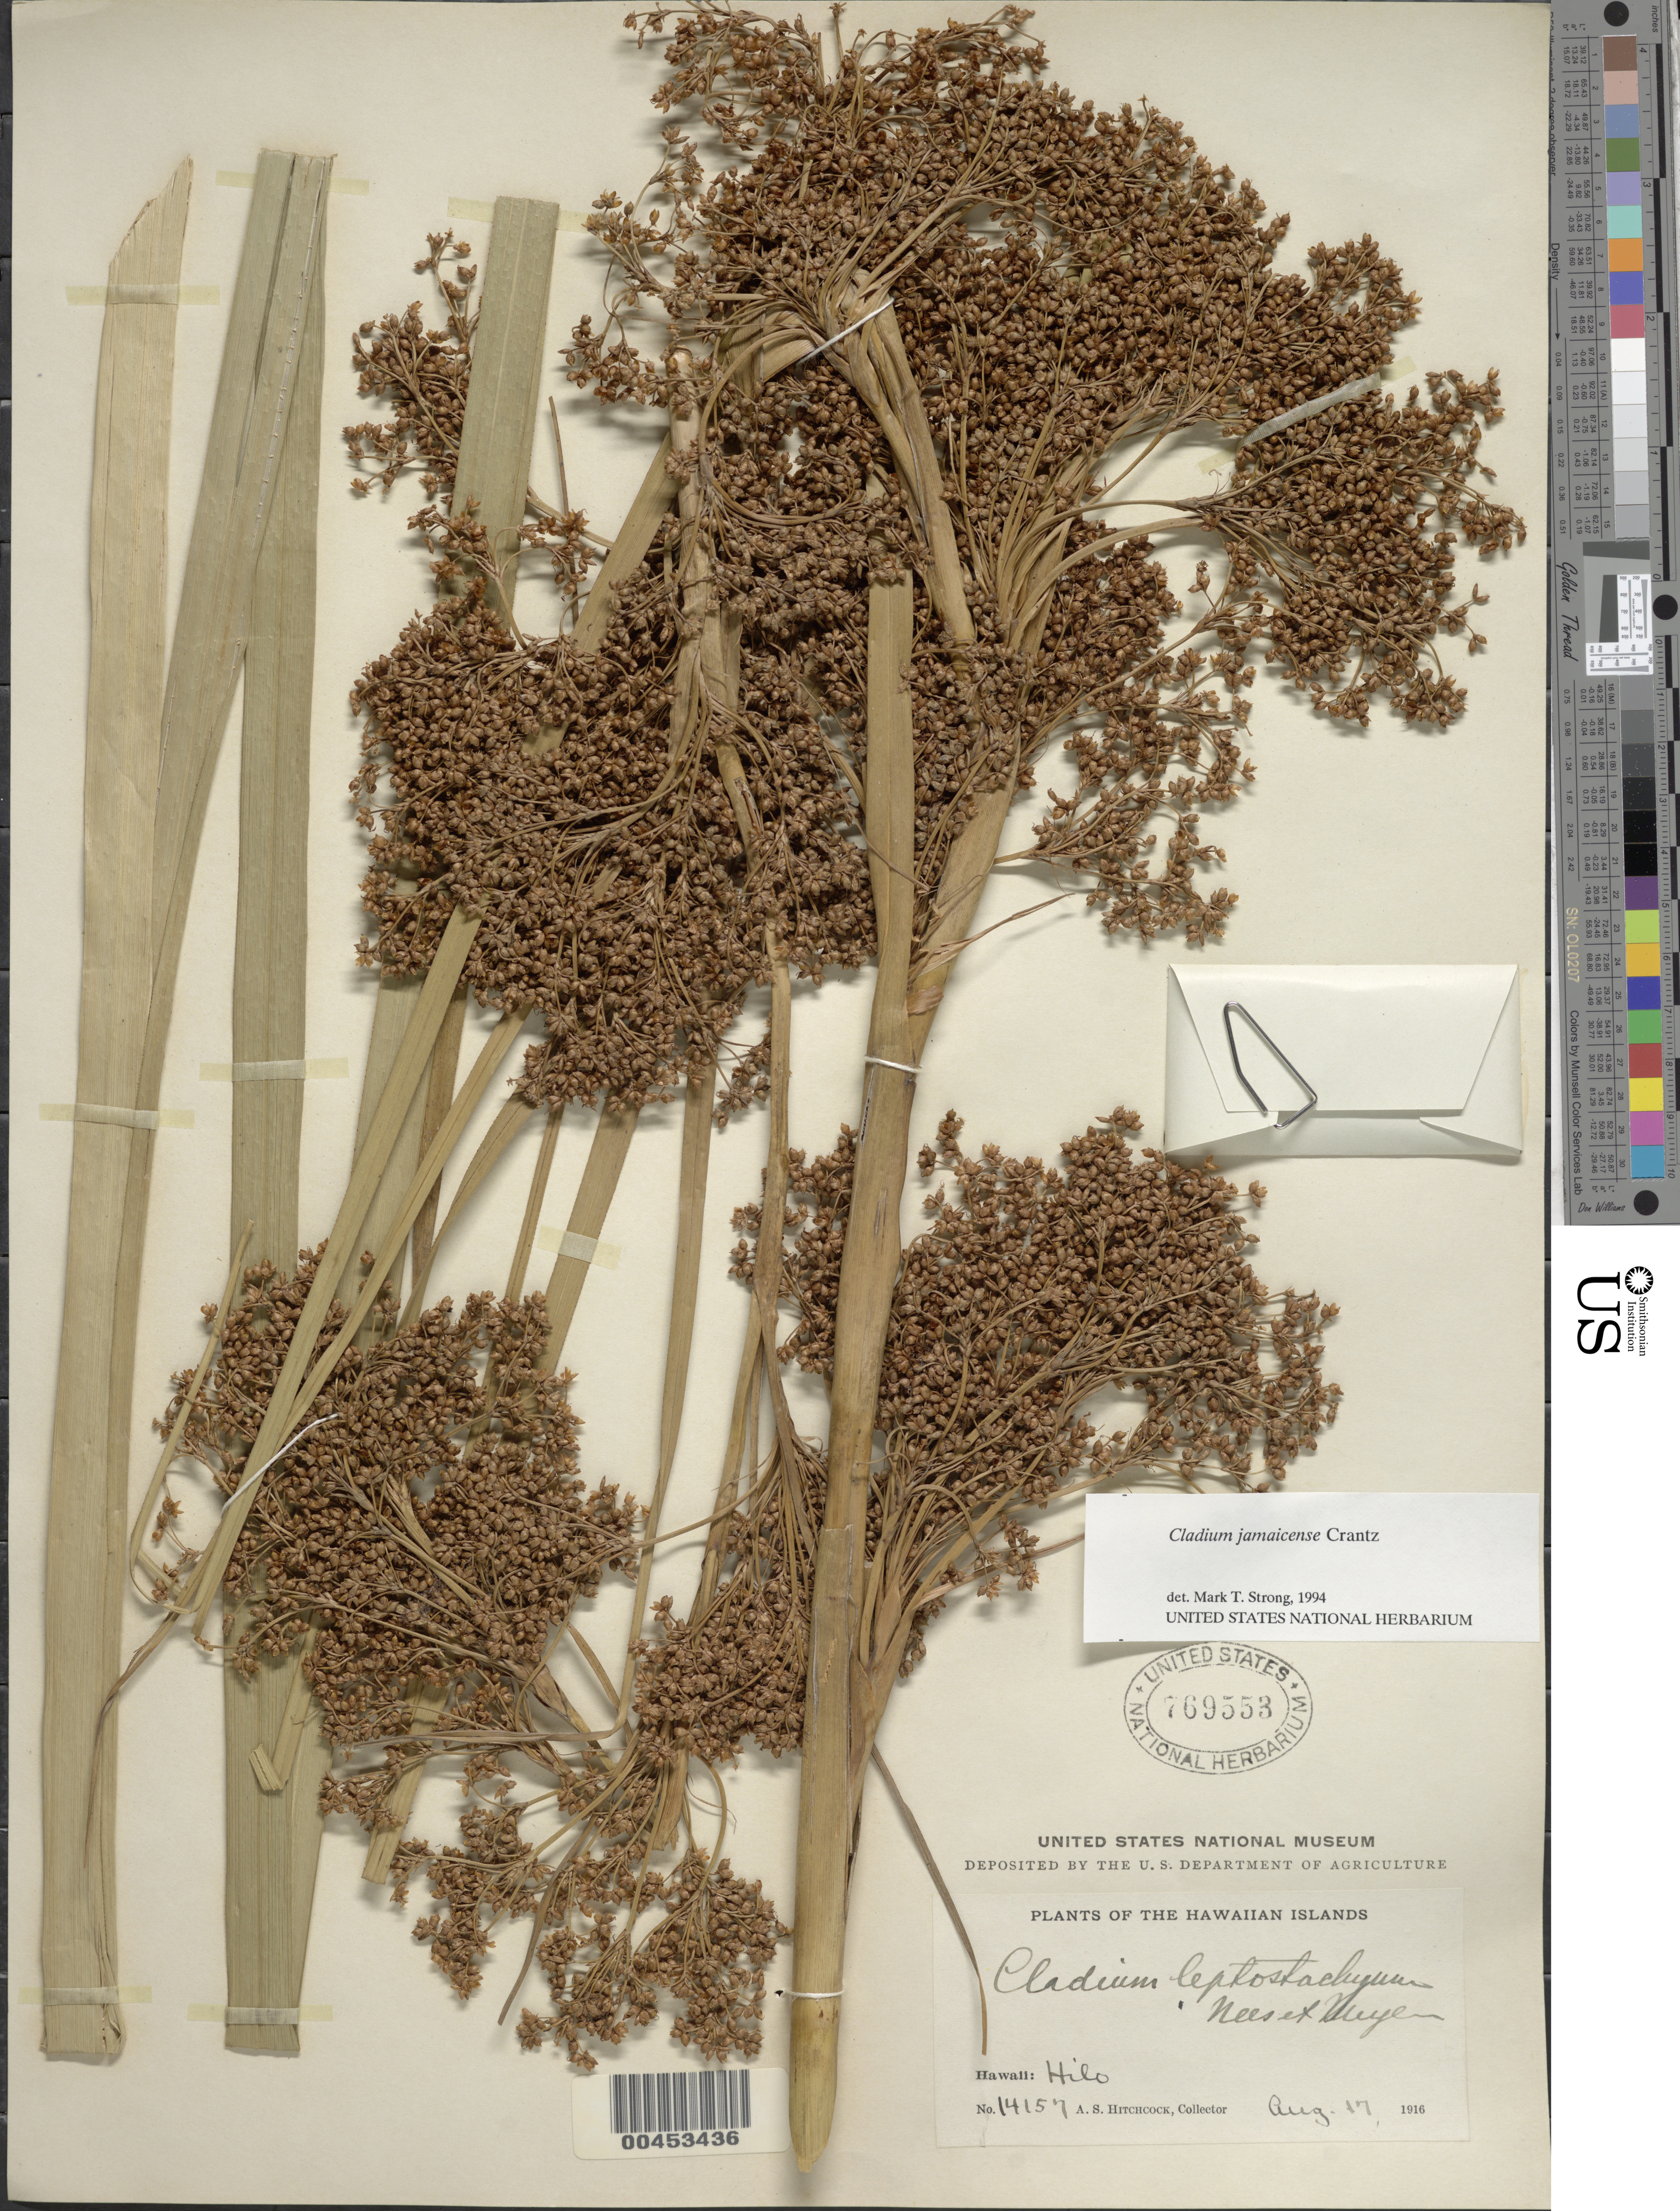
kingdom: Plantae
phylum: Tracheophyta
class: Liliopsida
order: Poales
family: Cyperaceae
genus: Cladium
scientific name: Cladium jamaicense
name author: Crantz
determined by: Strong, M. T., (US), Smithsonian Institution - National Museum of Natural History (UNITED STATES)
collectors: A. S. Hitchcock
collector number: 14157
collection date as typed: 17 Aug 1916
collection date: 1916-08-17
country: United States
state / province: Hawaii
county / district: Hawaii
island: Hawaii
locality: Hilo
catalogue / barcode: US 769553